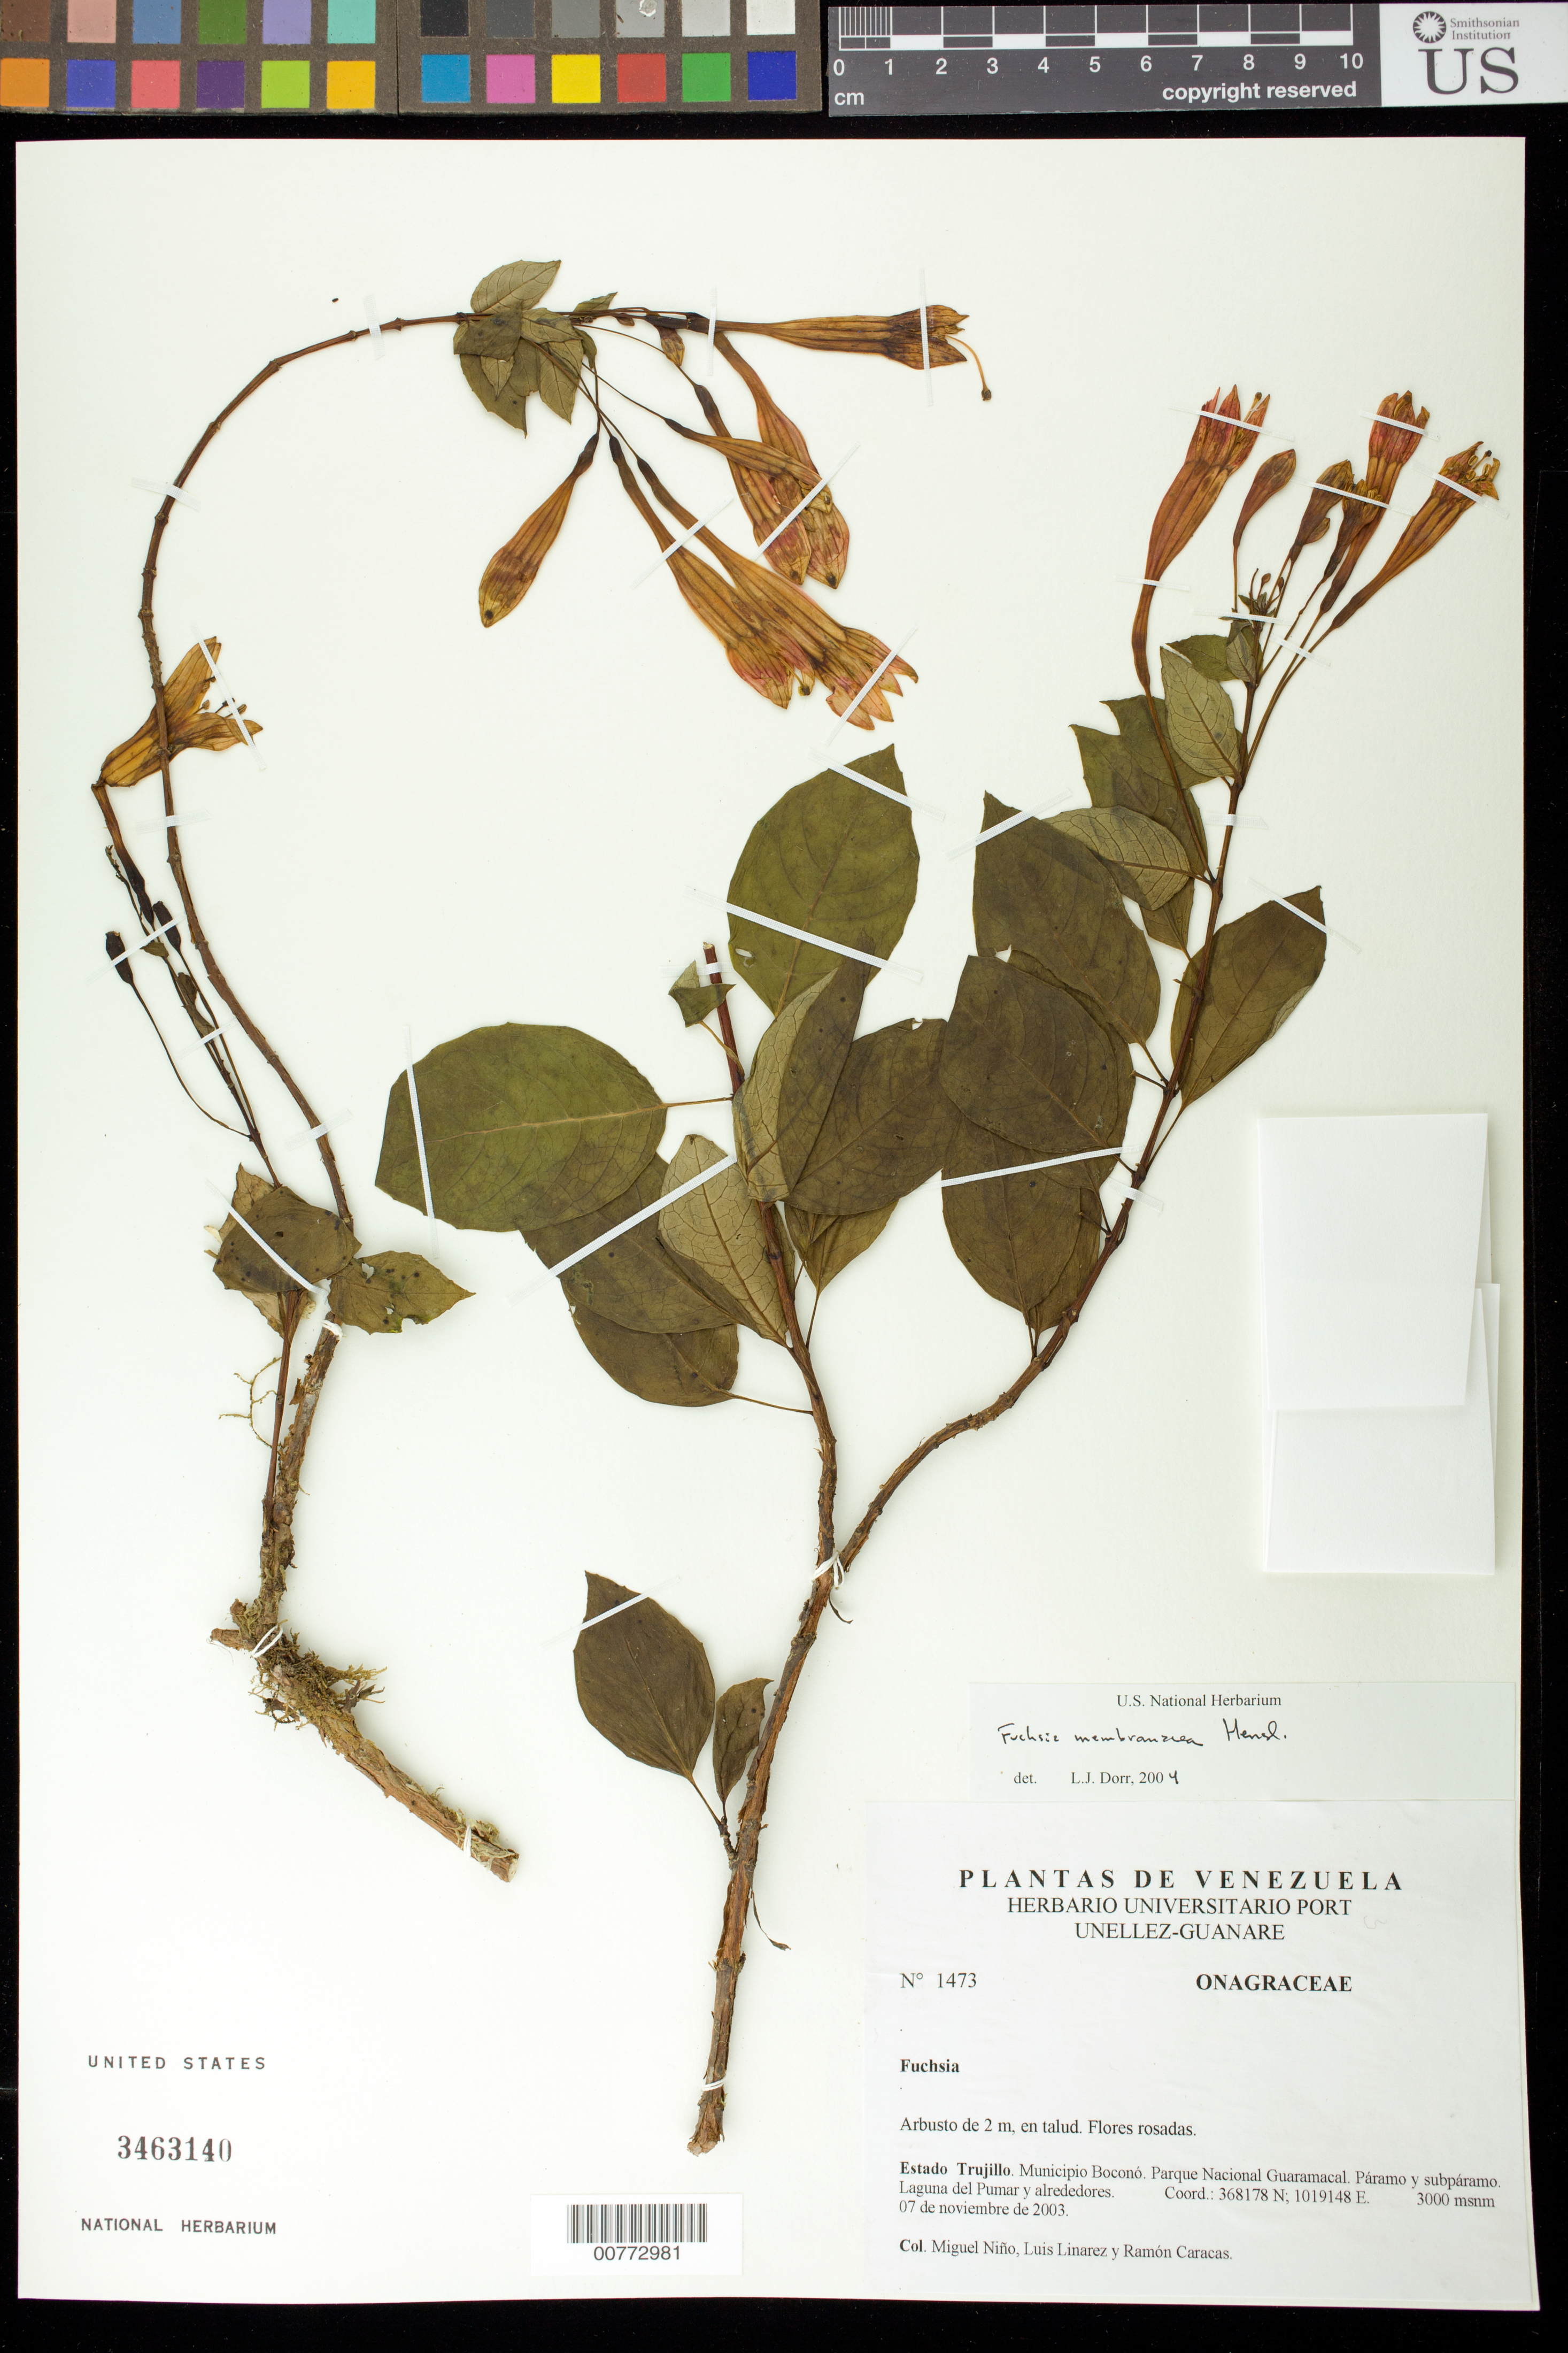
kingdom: Plantae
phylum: Tracheophyta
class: Magnoliopsida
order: Myrtales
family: Onagraceae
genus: Fuchsia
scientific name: Fuchsia membranacea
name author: Hemsl.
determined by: Dorr, L. J., (BOT), Smithsonian Institution - National Museum of Natural History (UNITED STATES)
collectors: S. M. Niño, L. Linárez & R. Caracas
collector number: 1473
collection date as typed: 07 Nov 2003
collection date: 2003-11-07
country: Venezuela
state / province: Trujillo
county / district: Boconó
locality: Parque Nacional Guaramacal. Laguna del Pumar y alrededores.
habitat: Páramo y subpáramo.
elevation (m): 3000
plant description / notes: PORT, US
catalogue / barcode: US 3463140